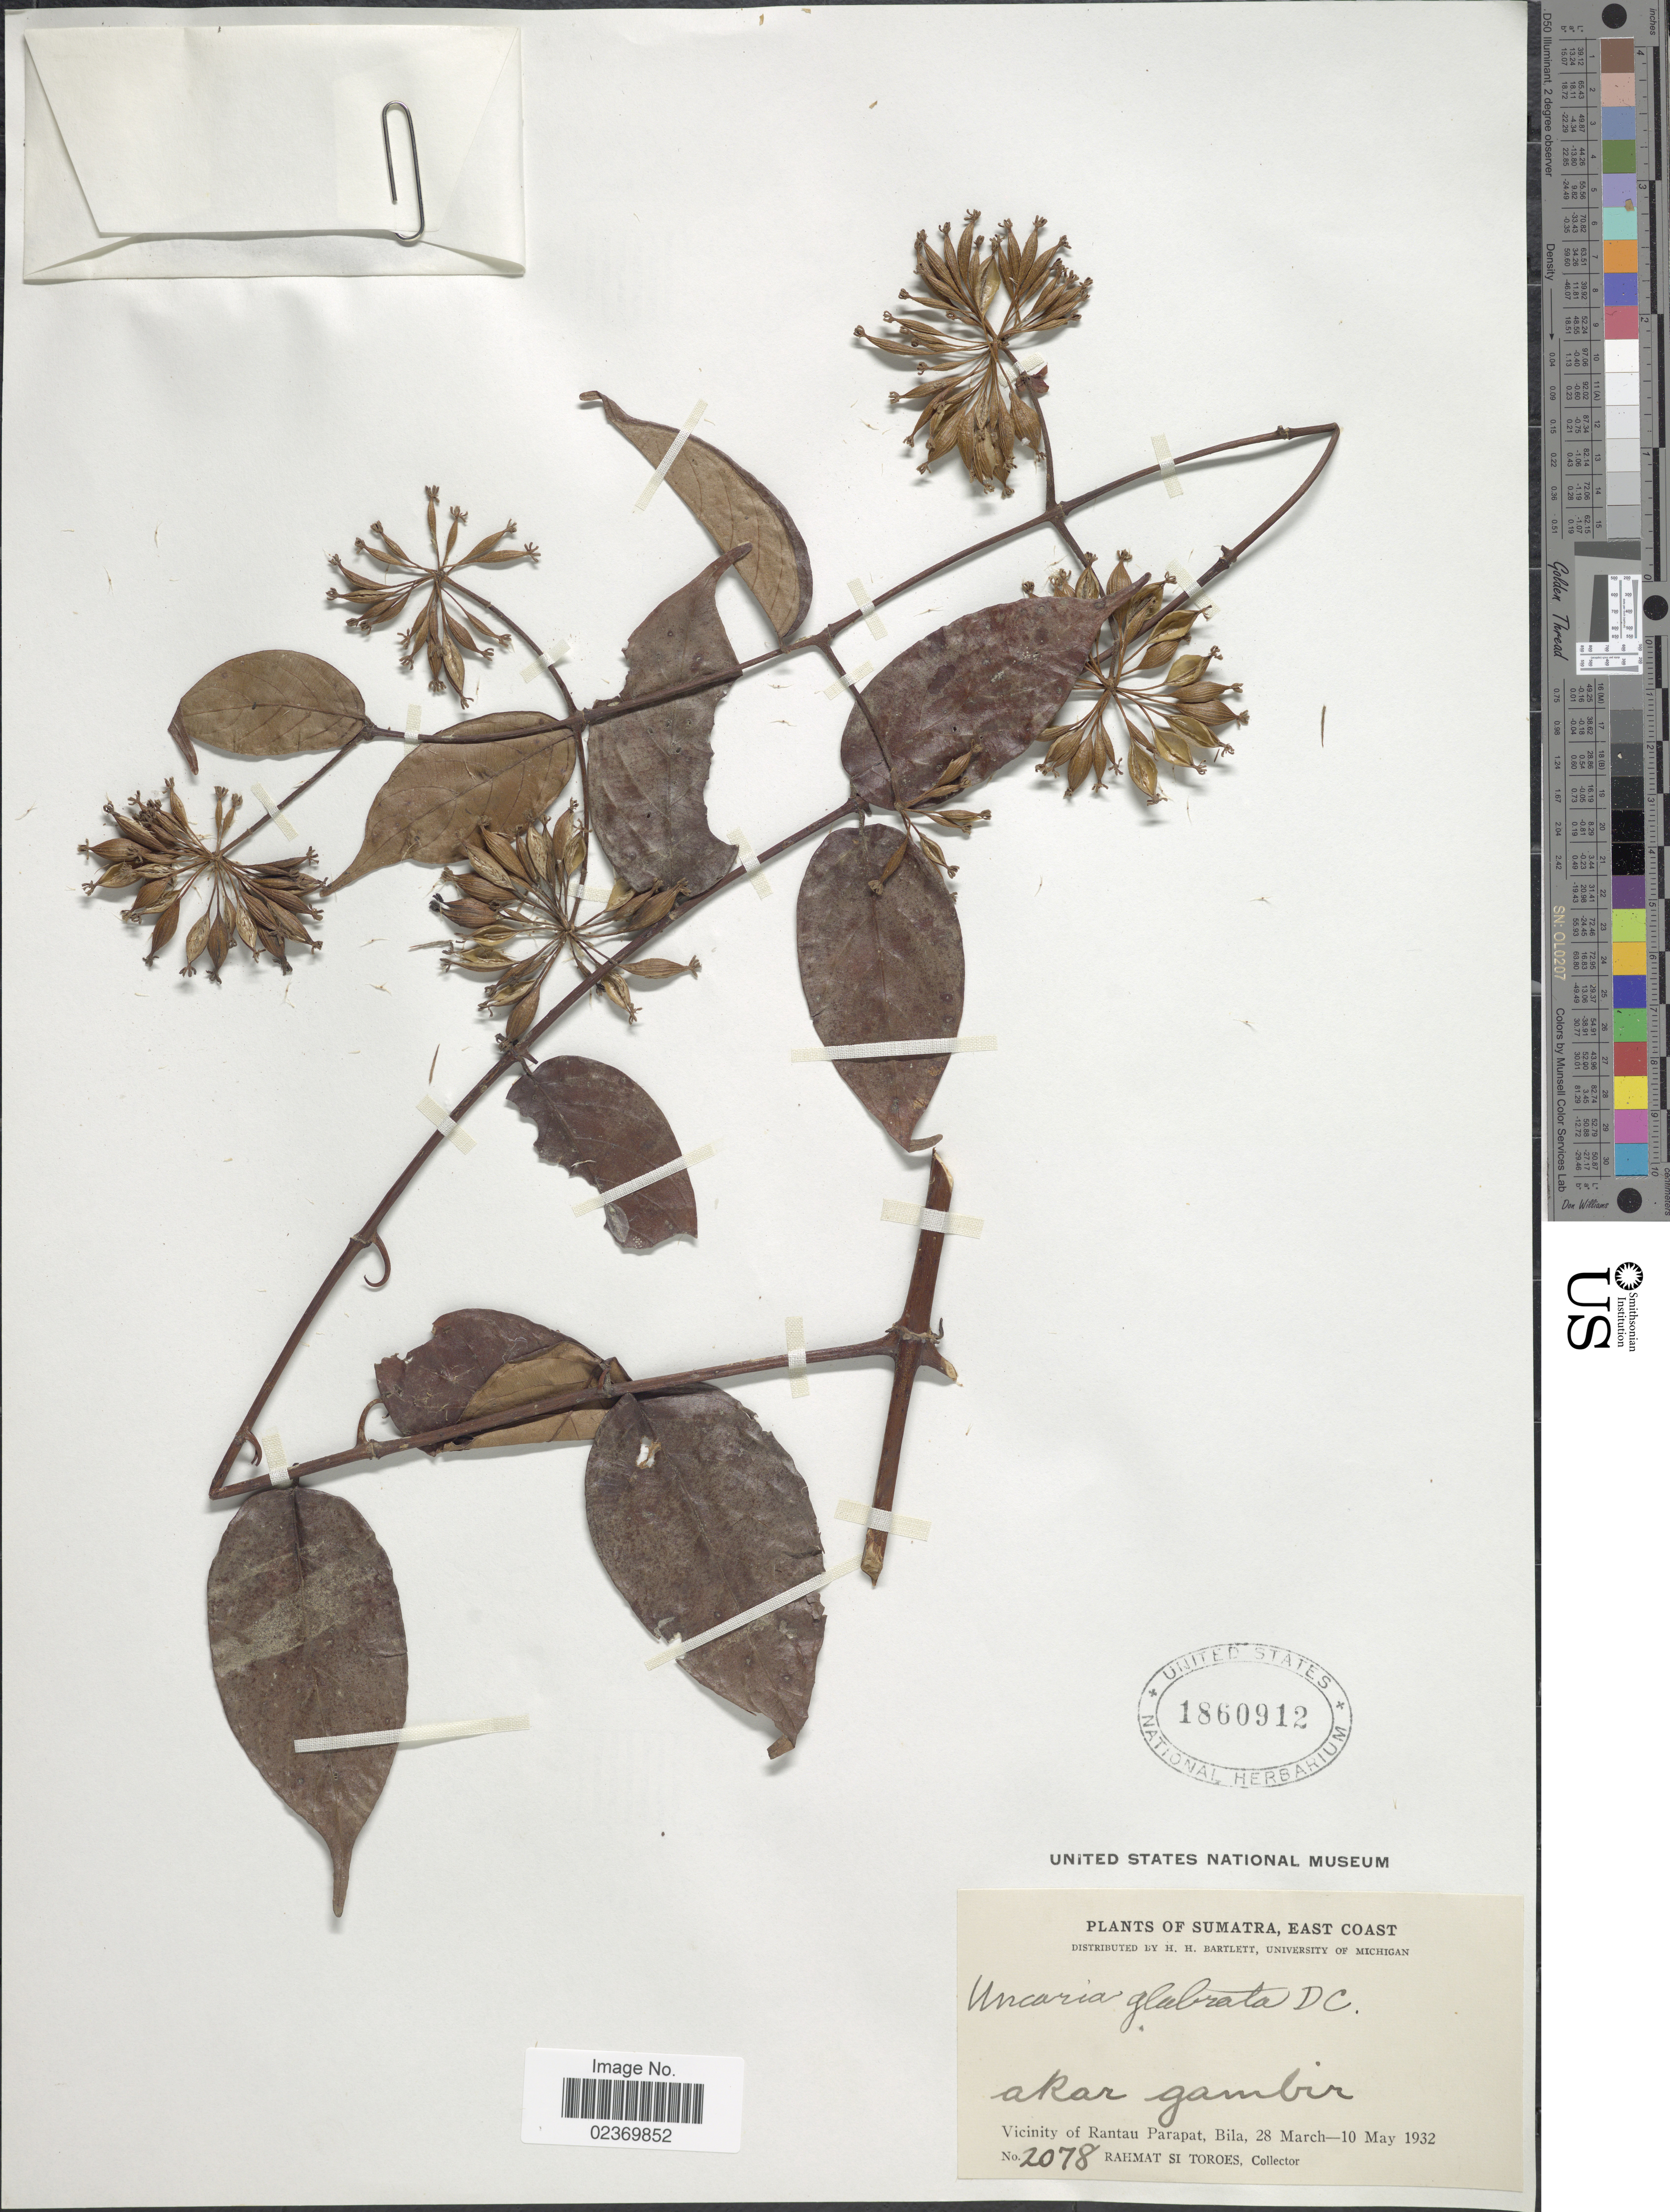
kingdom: Plantae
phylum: Tracheophyta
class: Magnoliopsida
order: Gentianales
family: Rubiaceae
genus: Uncaria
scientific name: Uncaria glabrata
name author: DC.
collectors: Rahmat Si Boeea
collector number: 2078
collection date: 1932-03-28/1932-05-10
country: Indonesia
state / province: Sumatra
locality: East Coast. Vicinity of Rantau Parapat, Bila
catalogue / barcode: US 1860912